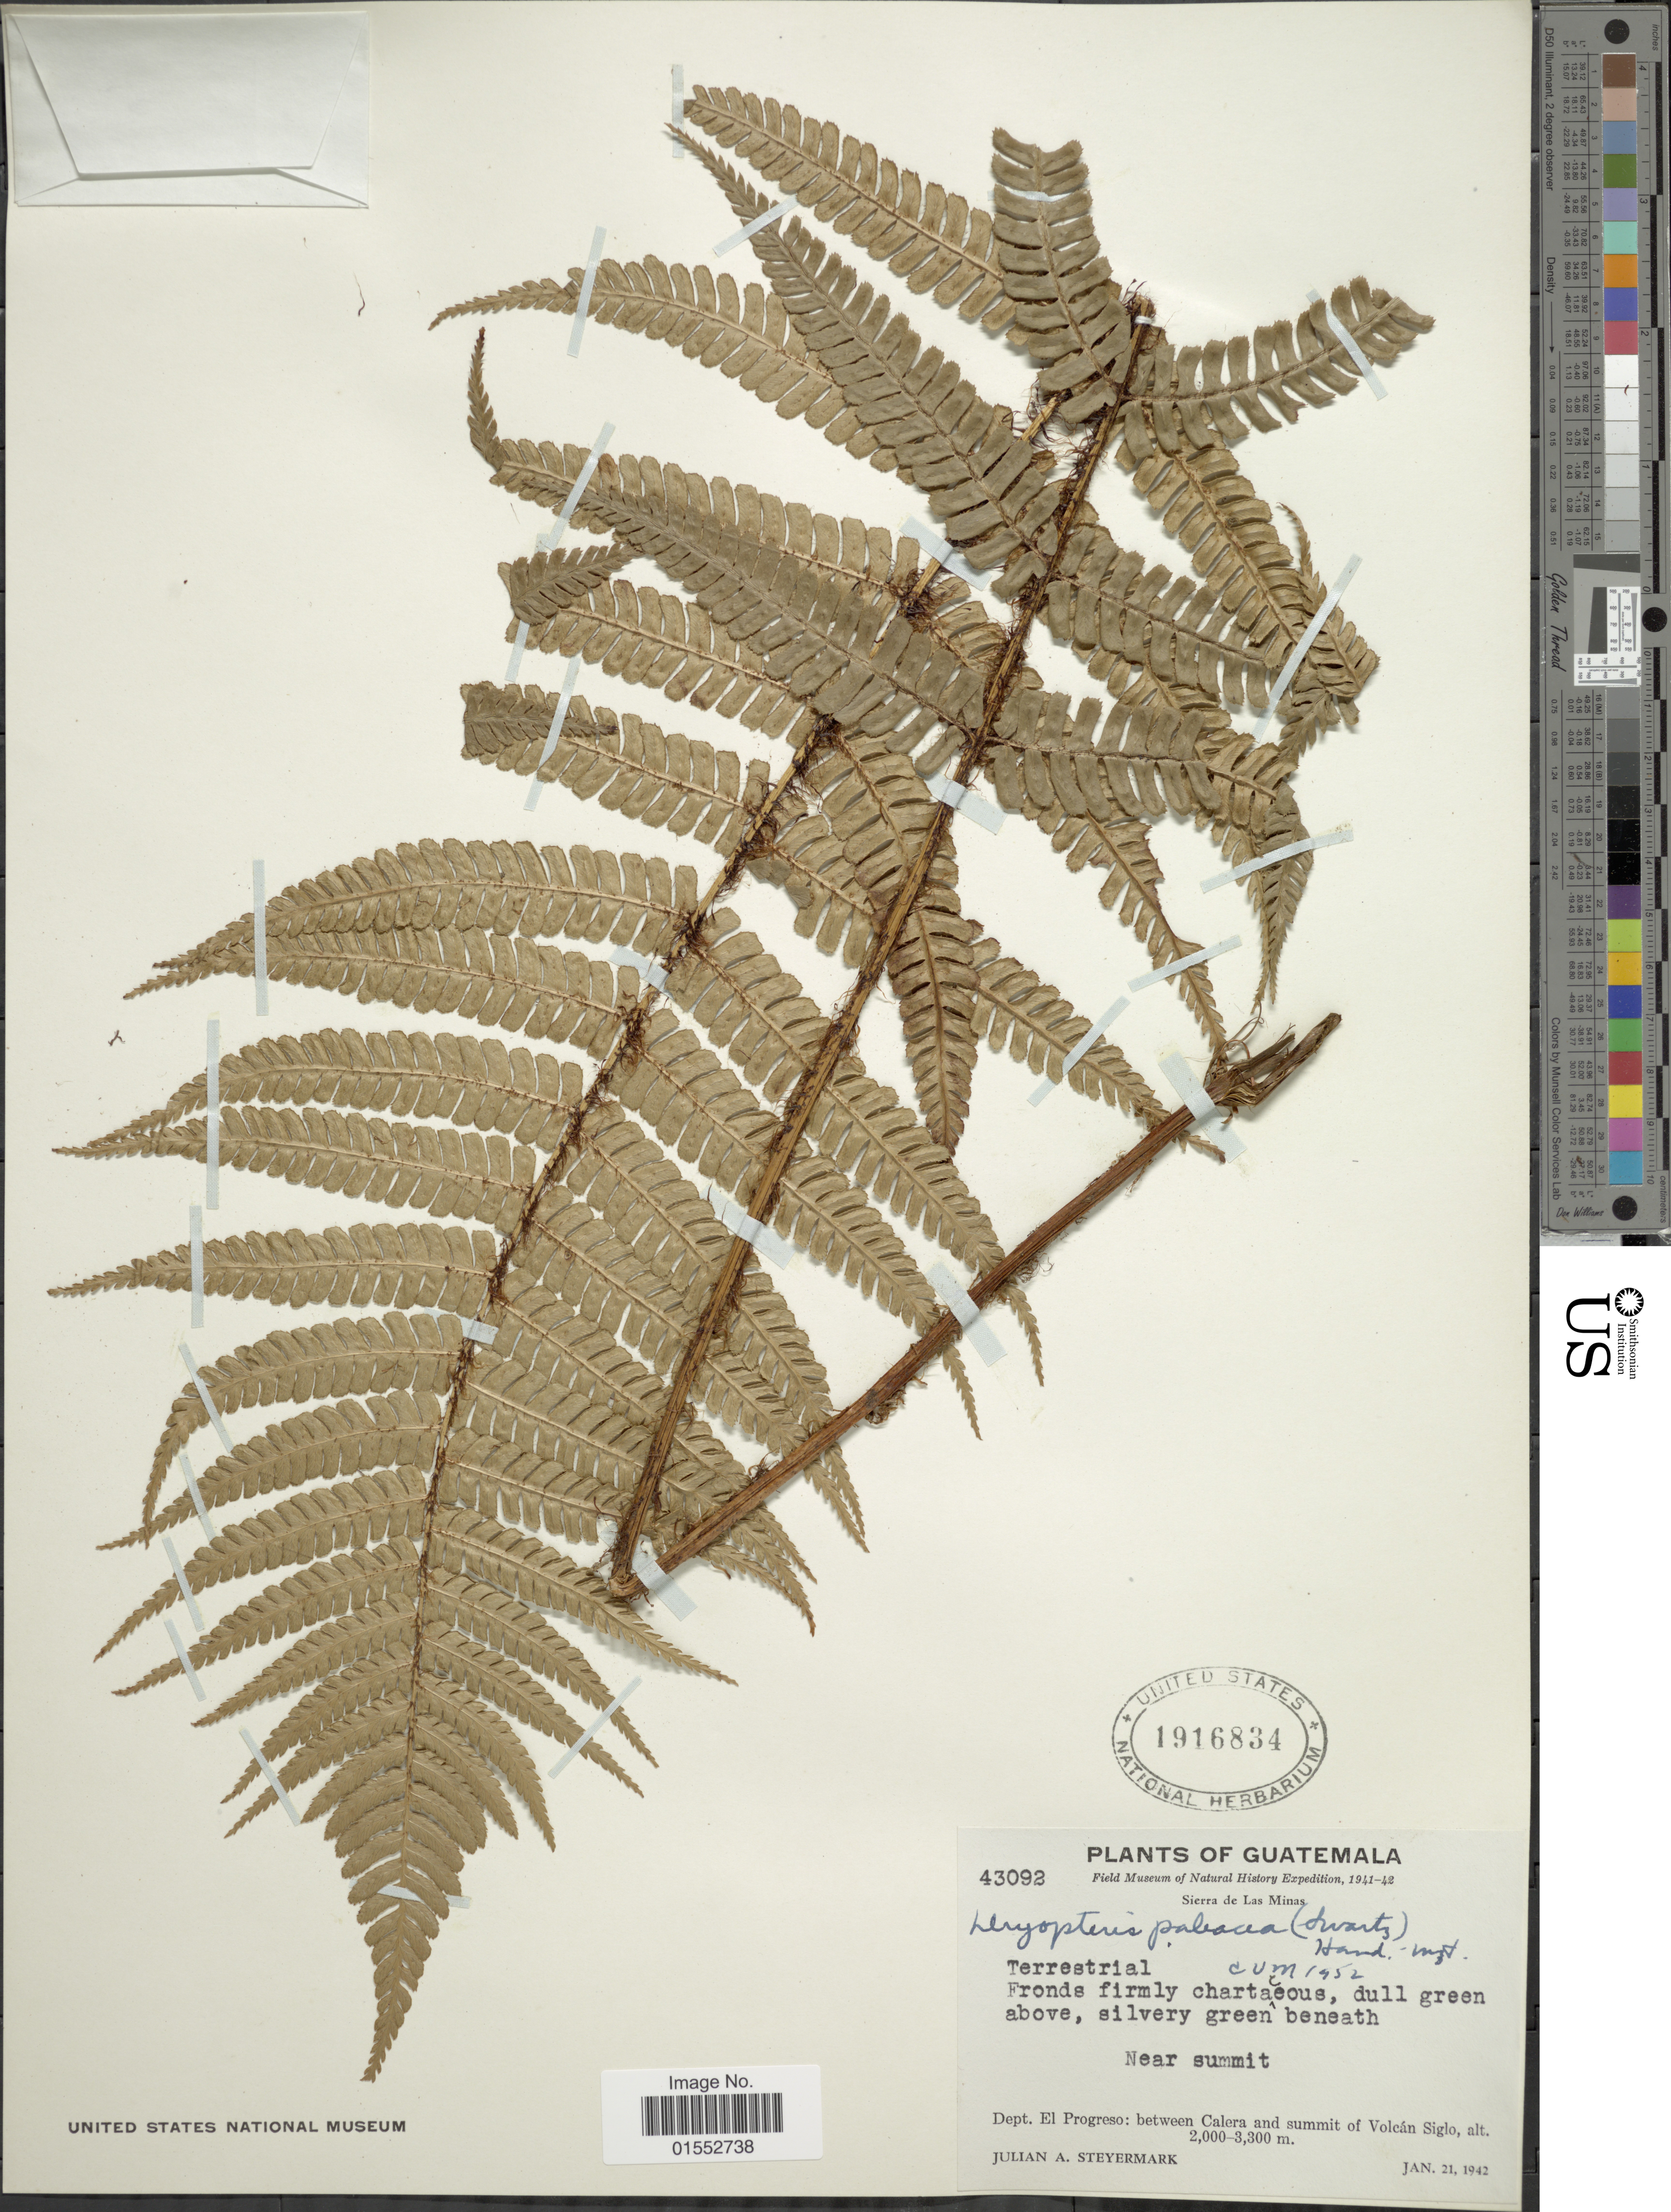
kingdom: Plantae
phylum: Tracheophyta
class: Polypodiopsida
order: Polypodiales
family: Dryopteridaceae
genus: Dryopteris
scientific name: Dryopteris wallichiana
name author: (Spreng.) Hyl.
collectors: J. Steyermark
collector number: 43092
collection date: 1942-01-21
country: Guatemala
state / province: El Progreso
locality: Sierra de Las Minas, near summit, between Calera and summit of Volcán Siglo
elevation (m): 2000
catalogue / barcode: US 1916834